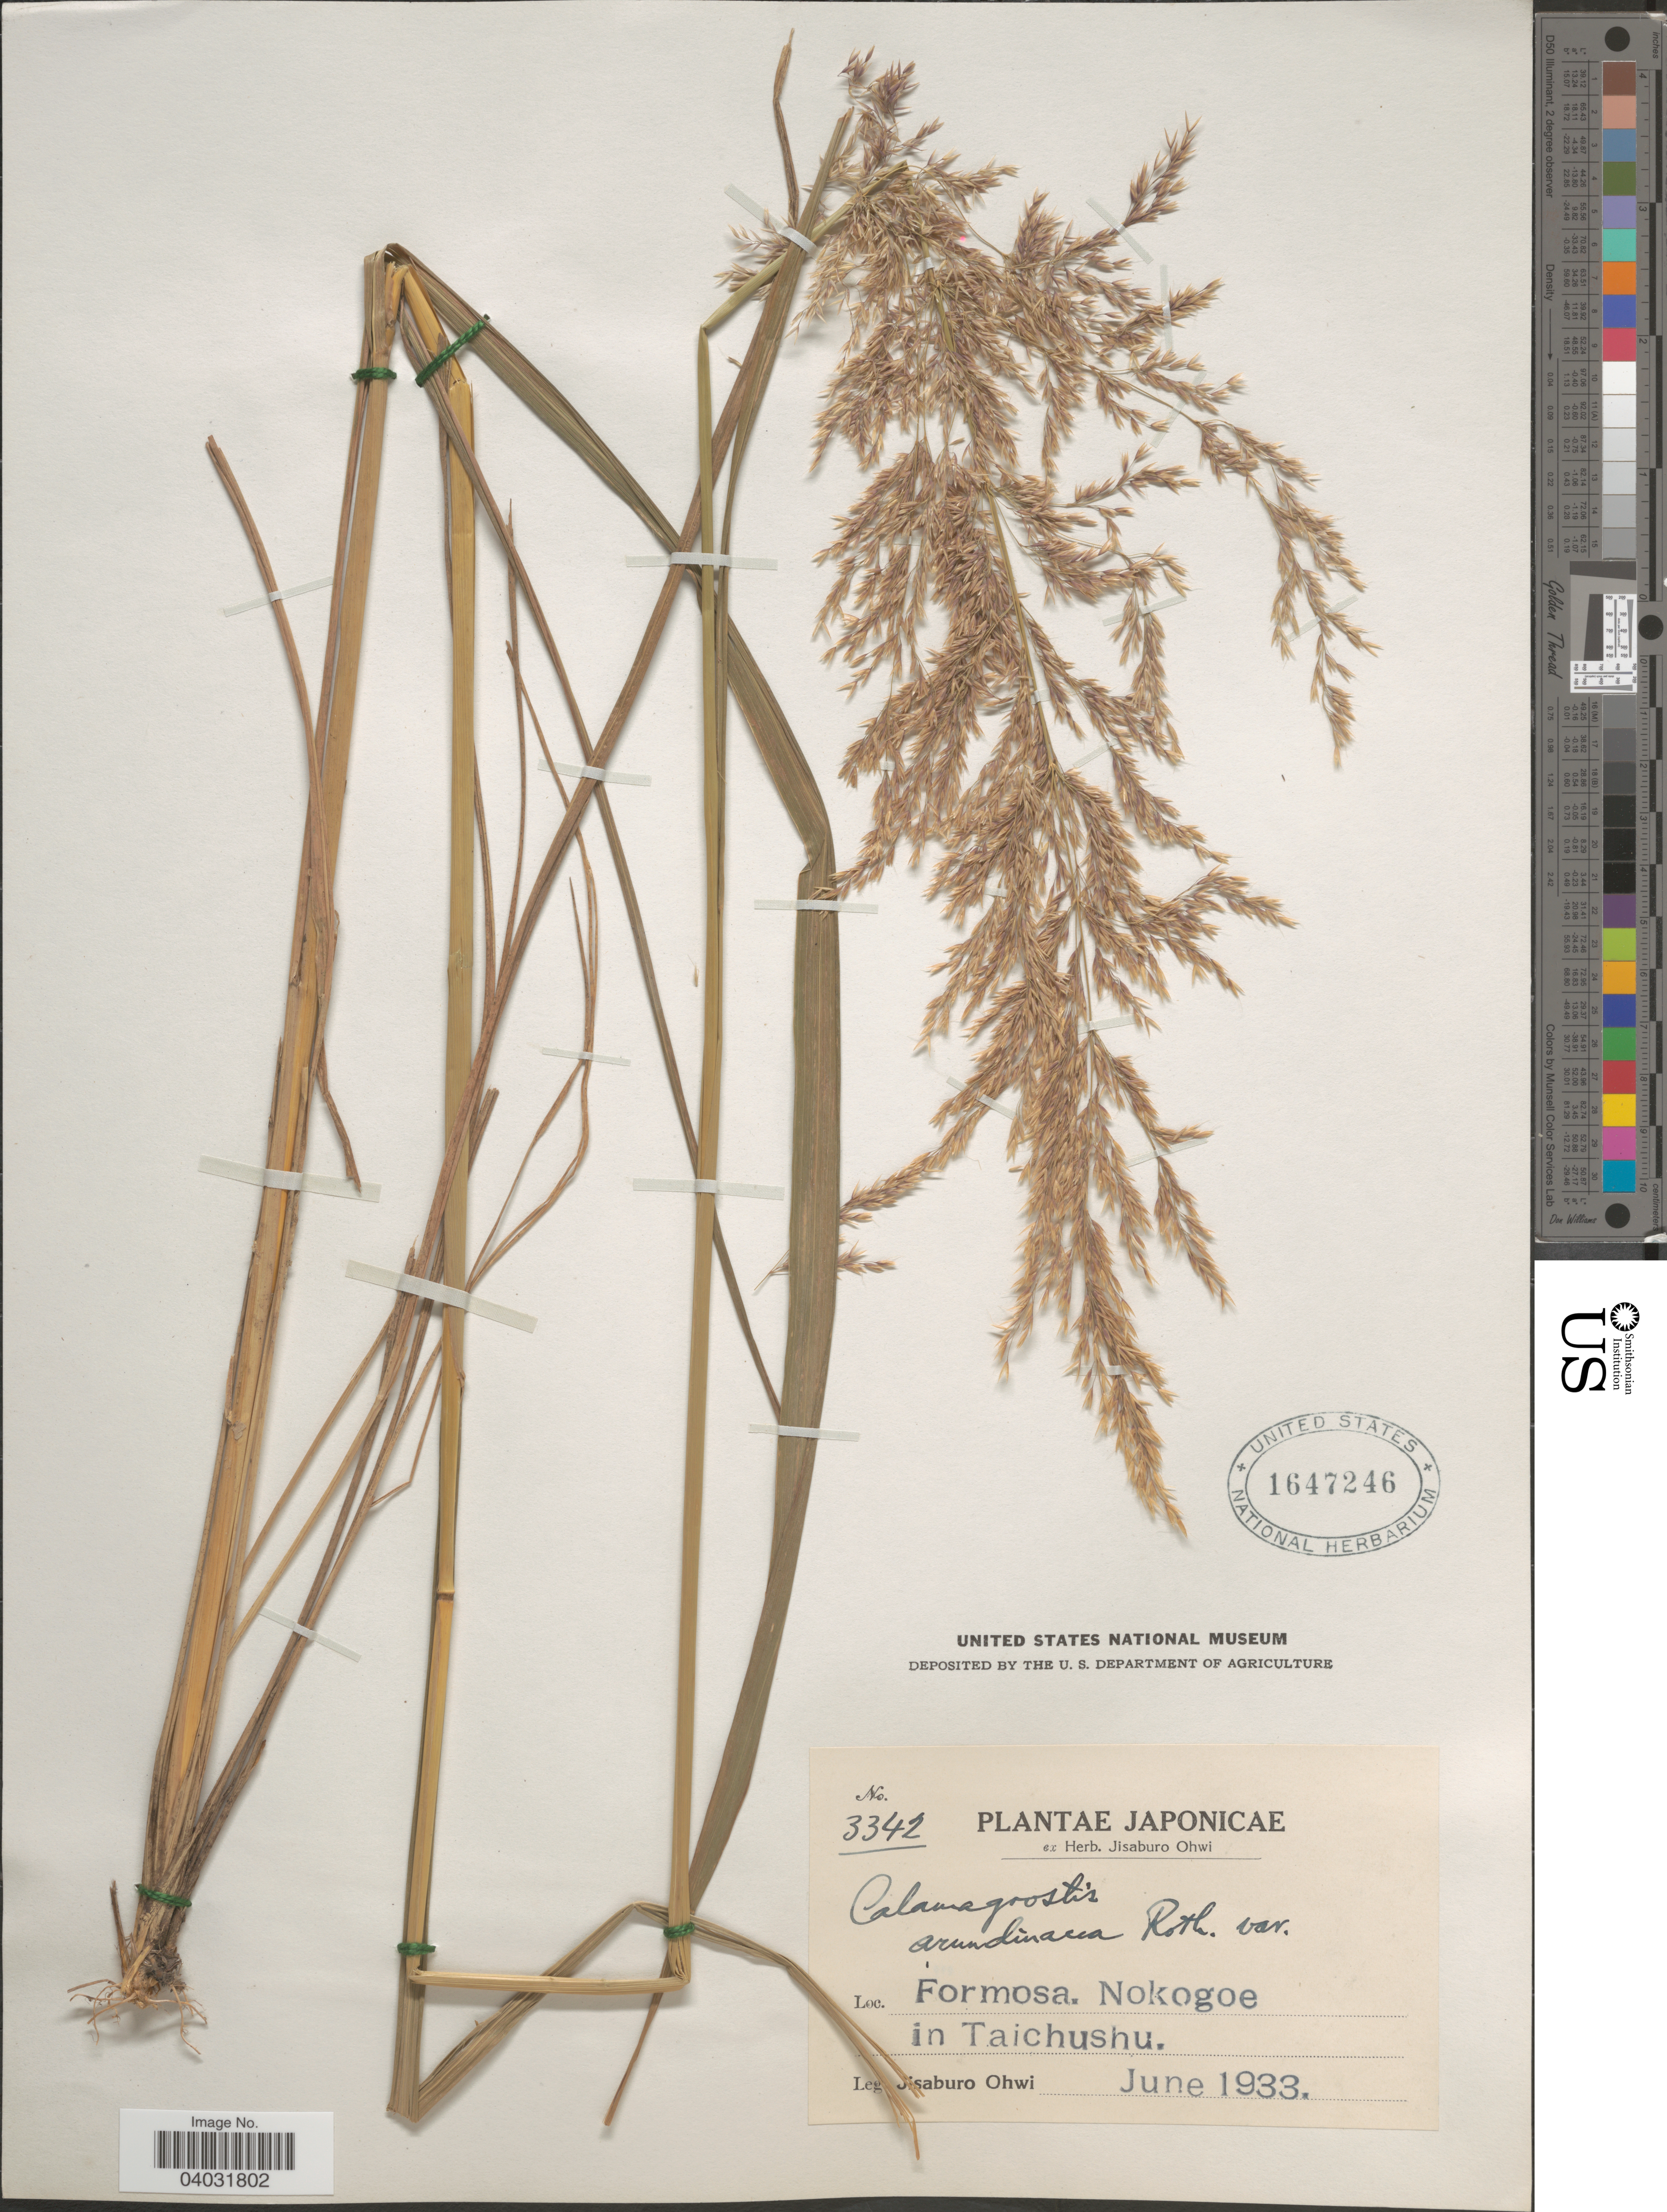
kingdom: Plantae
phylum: Tracheophyta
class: Liliopsida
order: Poales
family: Poaceae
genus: Calamagrostis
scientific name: Calamagrostis arundinacea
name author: (L.) Roth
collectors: J. Ohwi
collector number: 3342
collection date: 1933-06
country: Japan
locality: Formosa. Nokogoe in Taichushu.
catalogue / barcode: US 1647246